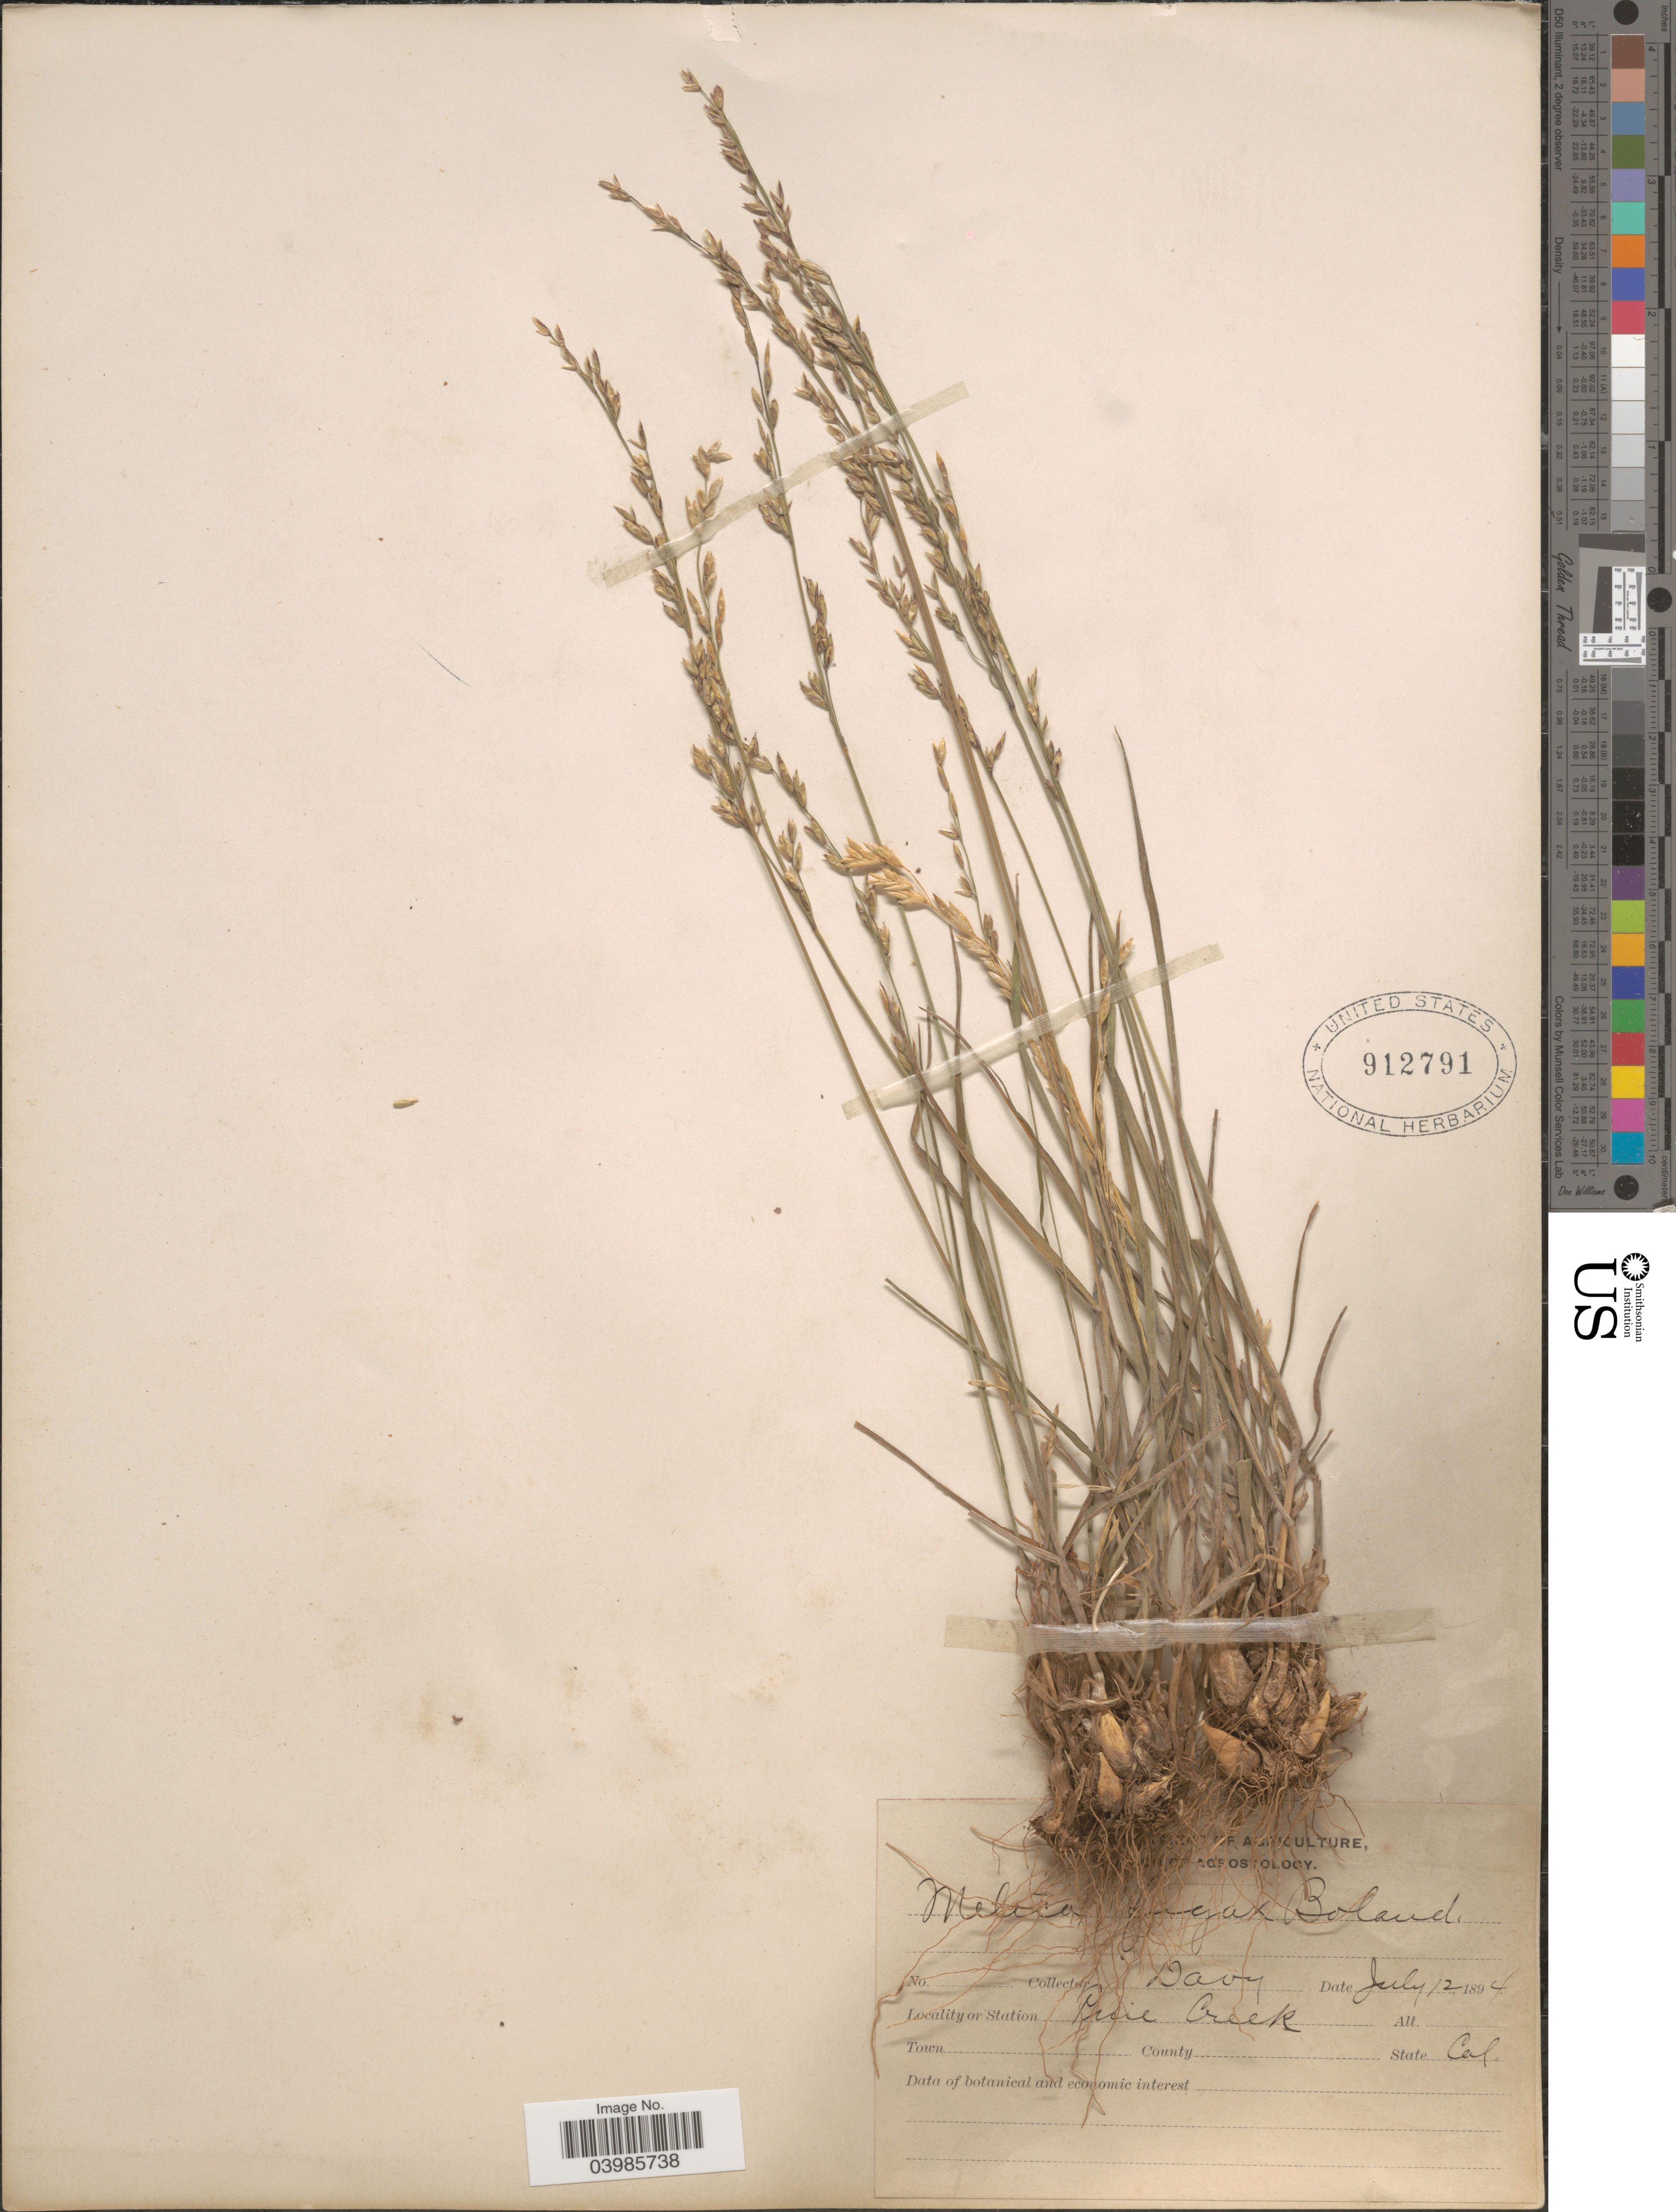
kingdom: Plantae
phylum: Tracheophyta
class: Liliopsida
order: Poales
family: Poaceae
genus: Melica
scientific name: Melica fugax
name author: Bol.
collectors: Davy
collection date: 1894-07-12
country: United States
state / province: California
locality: Pine Creek.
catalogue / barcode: US 912791